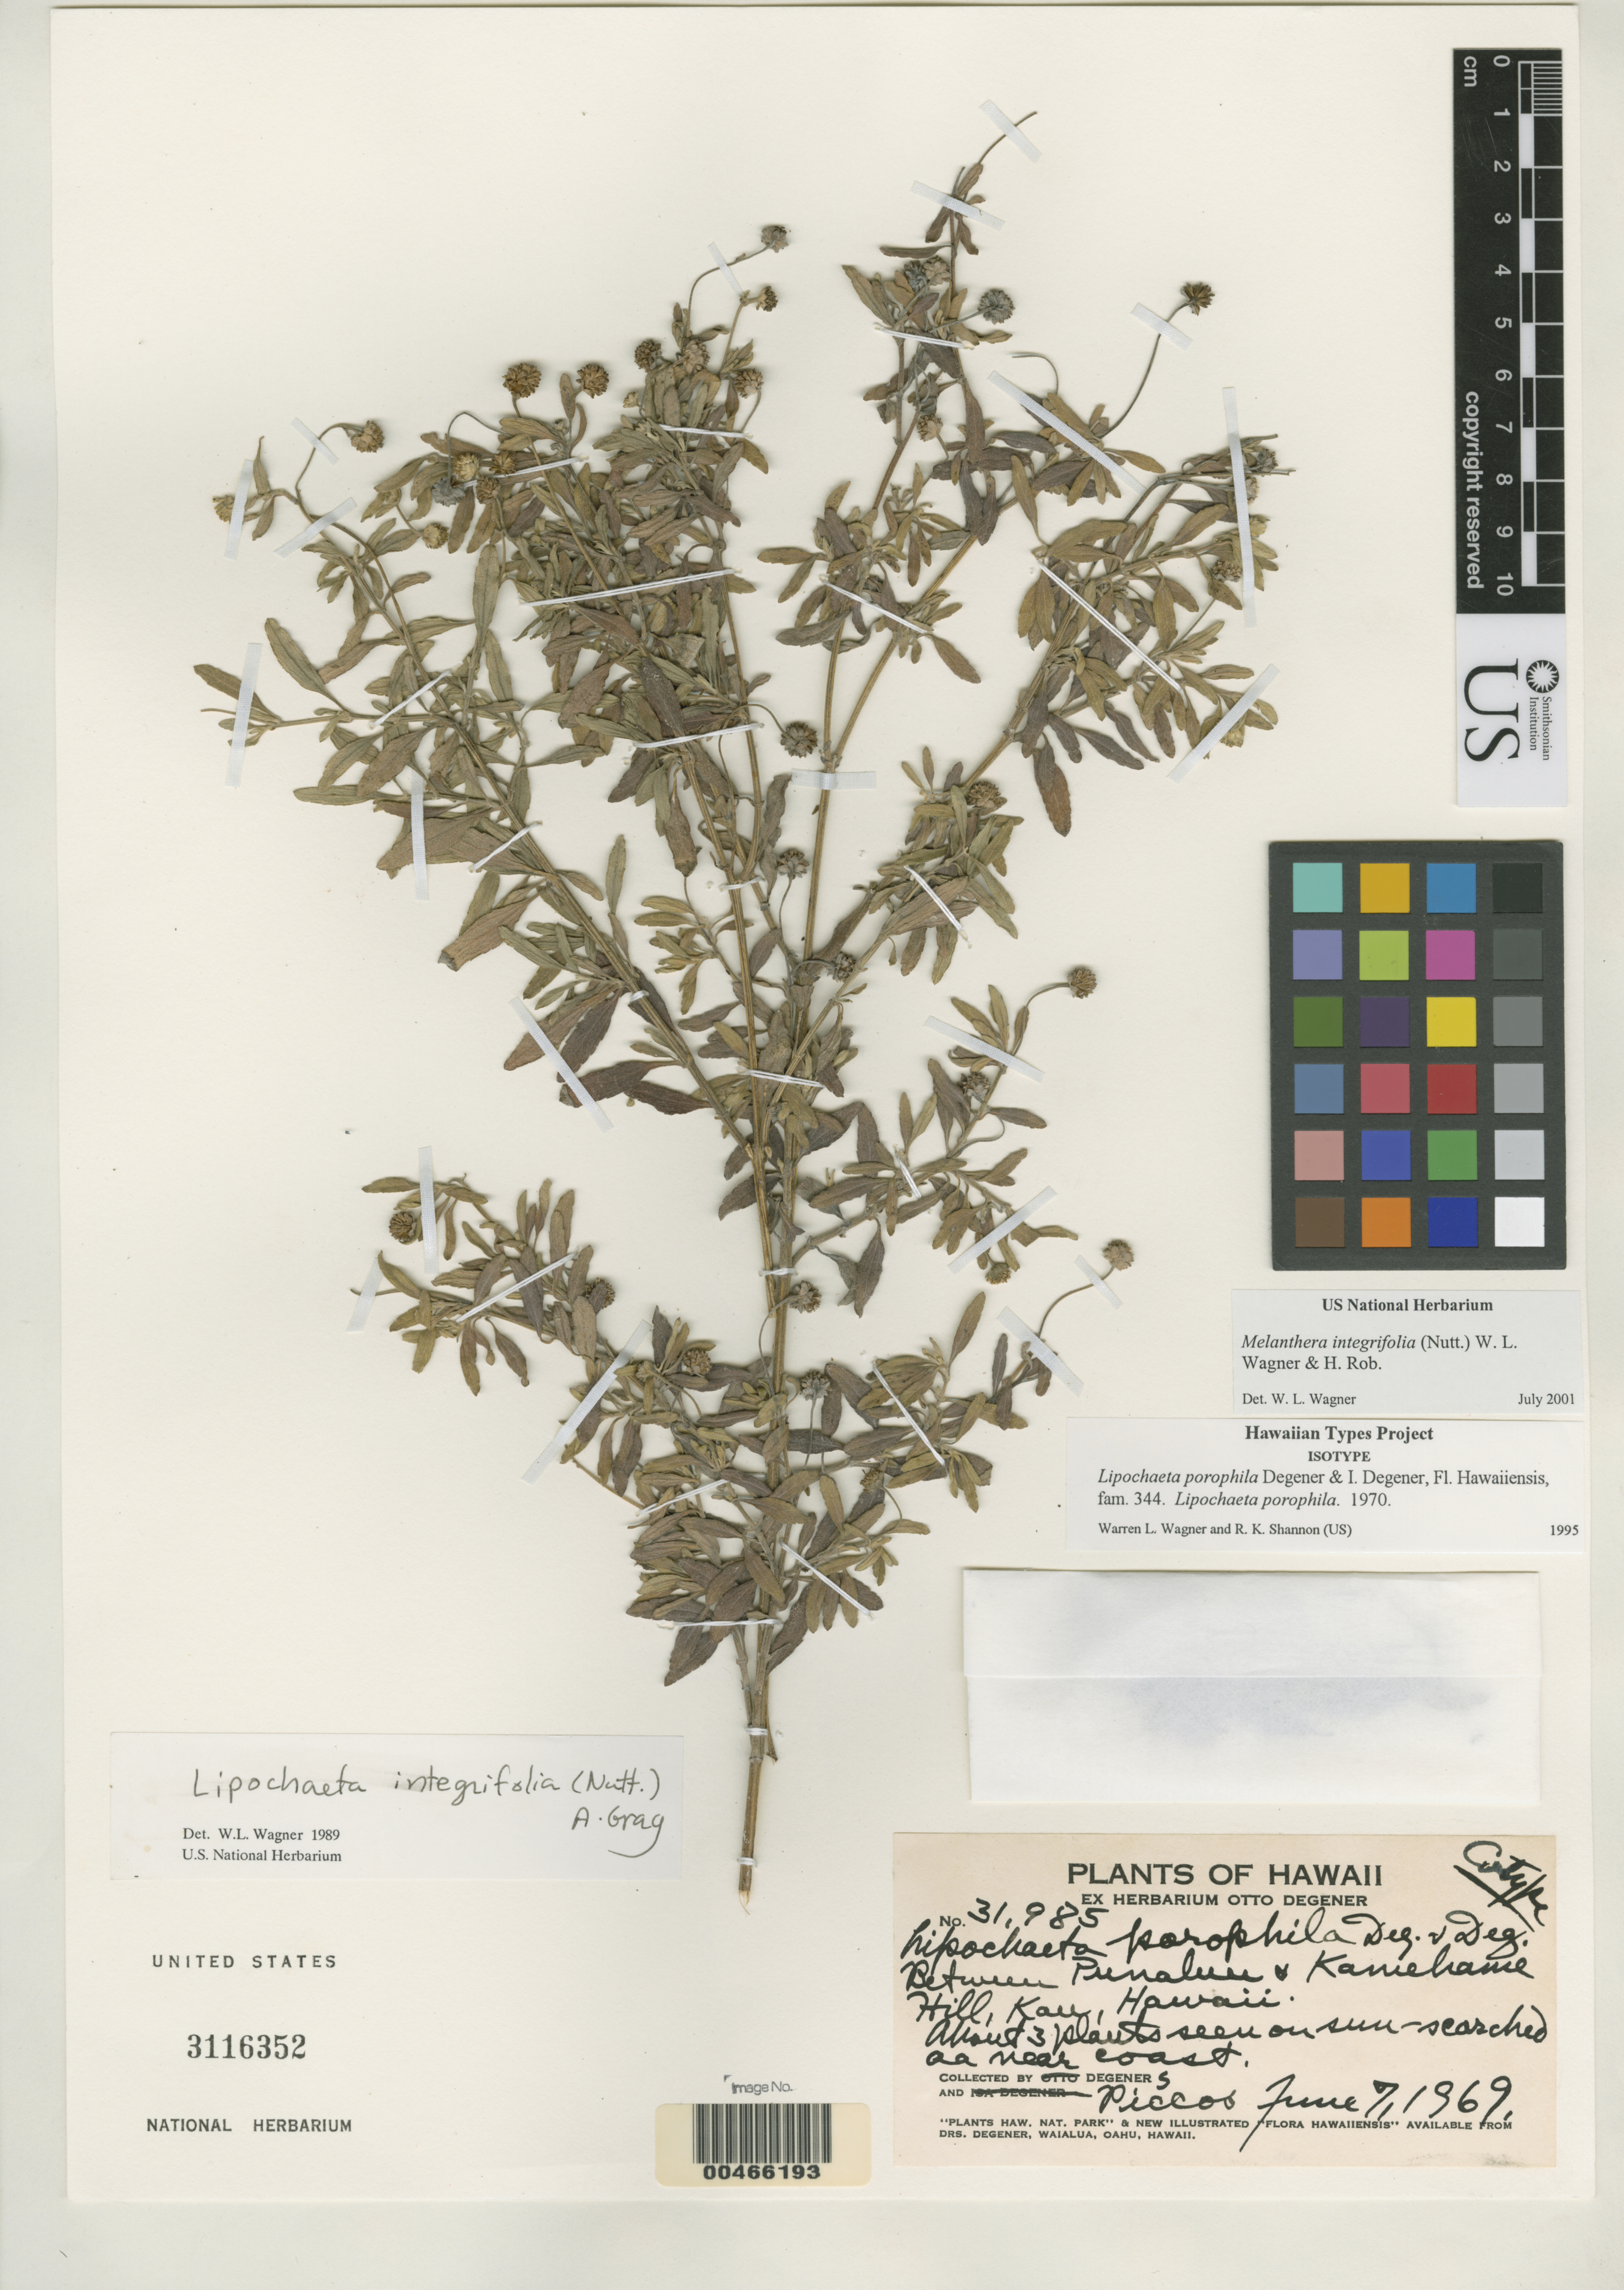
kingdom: Plantae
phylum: Tracheophyta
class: Magnoliopsida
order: Asterales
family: Asteraceae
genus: Lipochaeta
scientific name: Lipochaeta porophila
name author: O. Deg. & I. Deg.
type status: Isotype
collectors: O. Degener, I. Degener, M. Picco & Picco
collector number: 31985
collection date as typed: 07 Jun 1969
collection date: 1969-06-07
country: United States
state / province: Hawaii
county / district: Kauai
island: Kaua'i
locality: Between Punaluu and Kamehame Hill, on sun-scorched a'a near coast.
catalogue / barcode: US 3116352